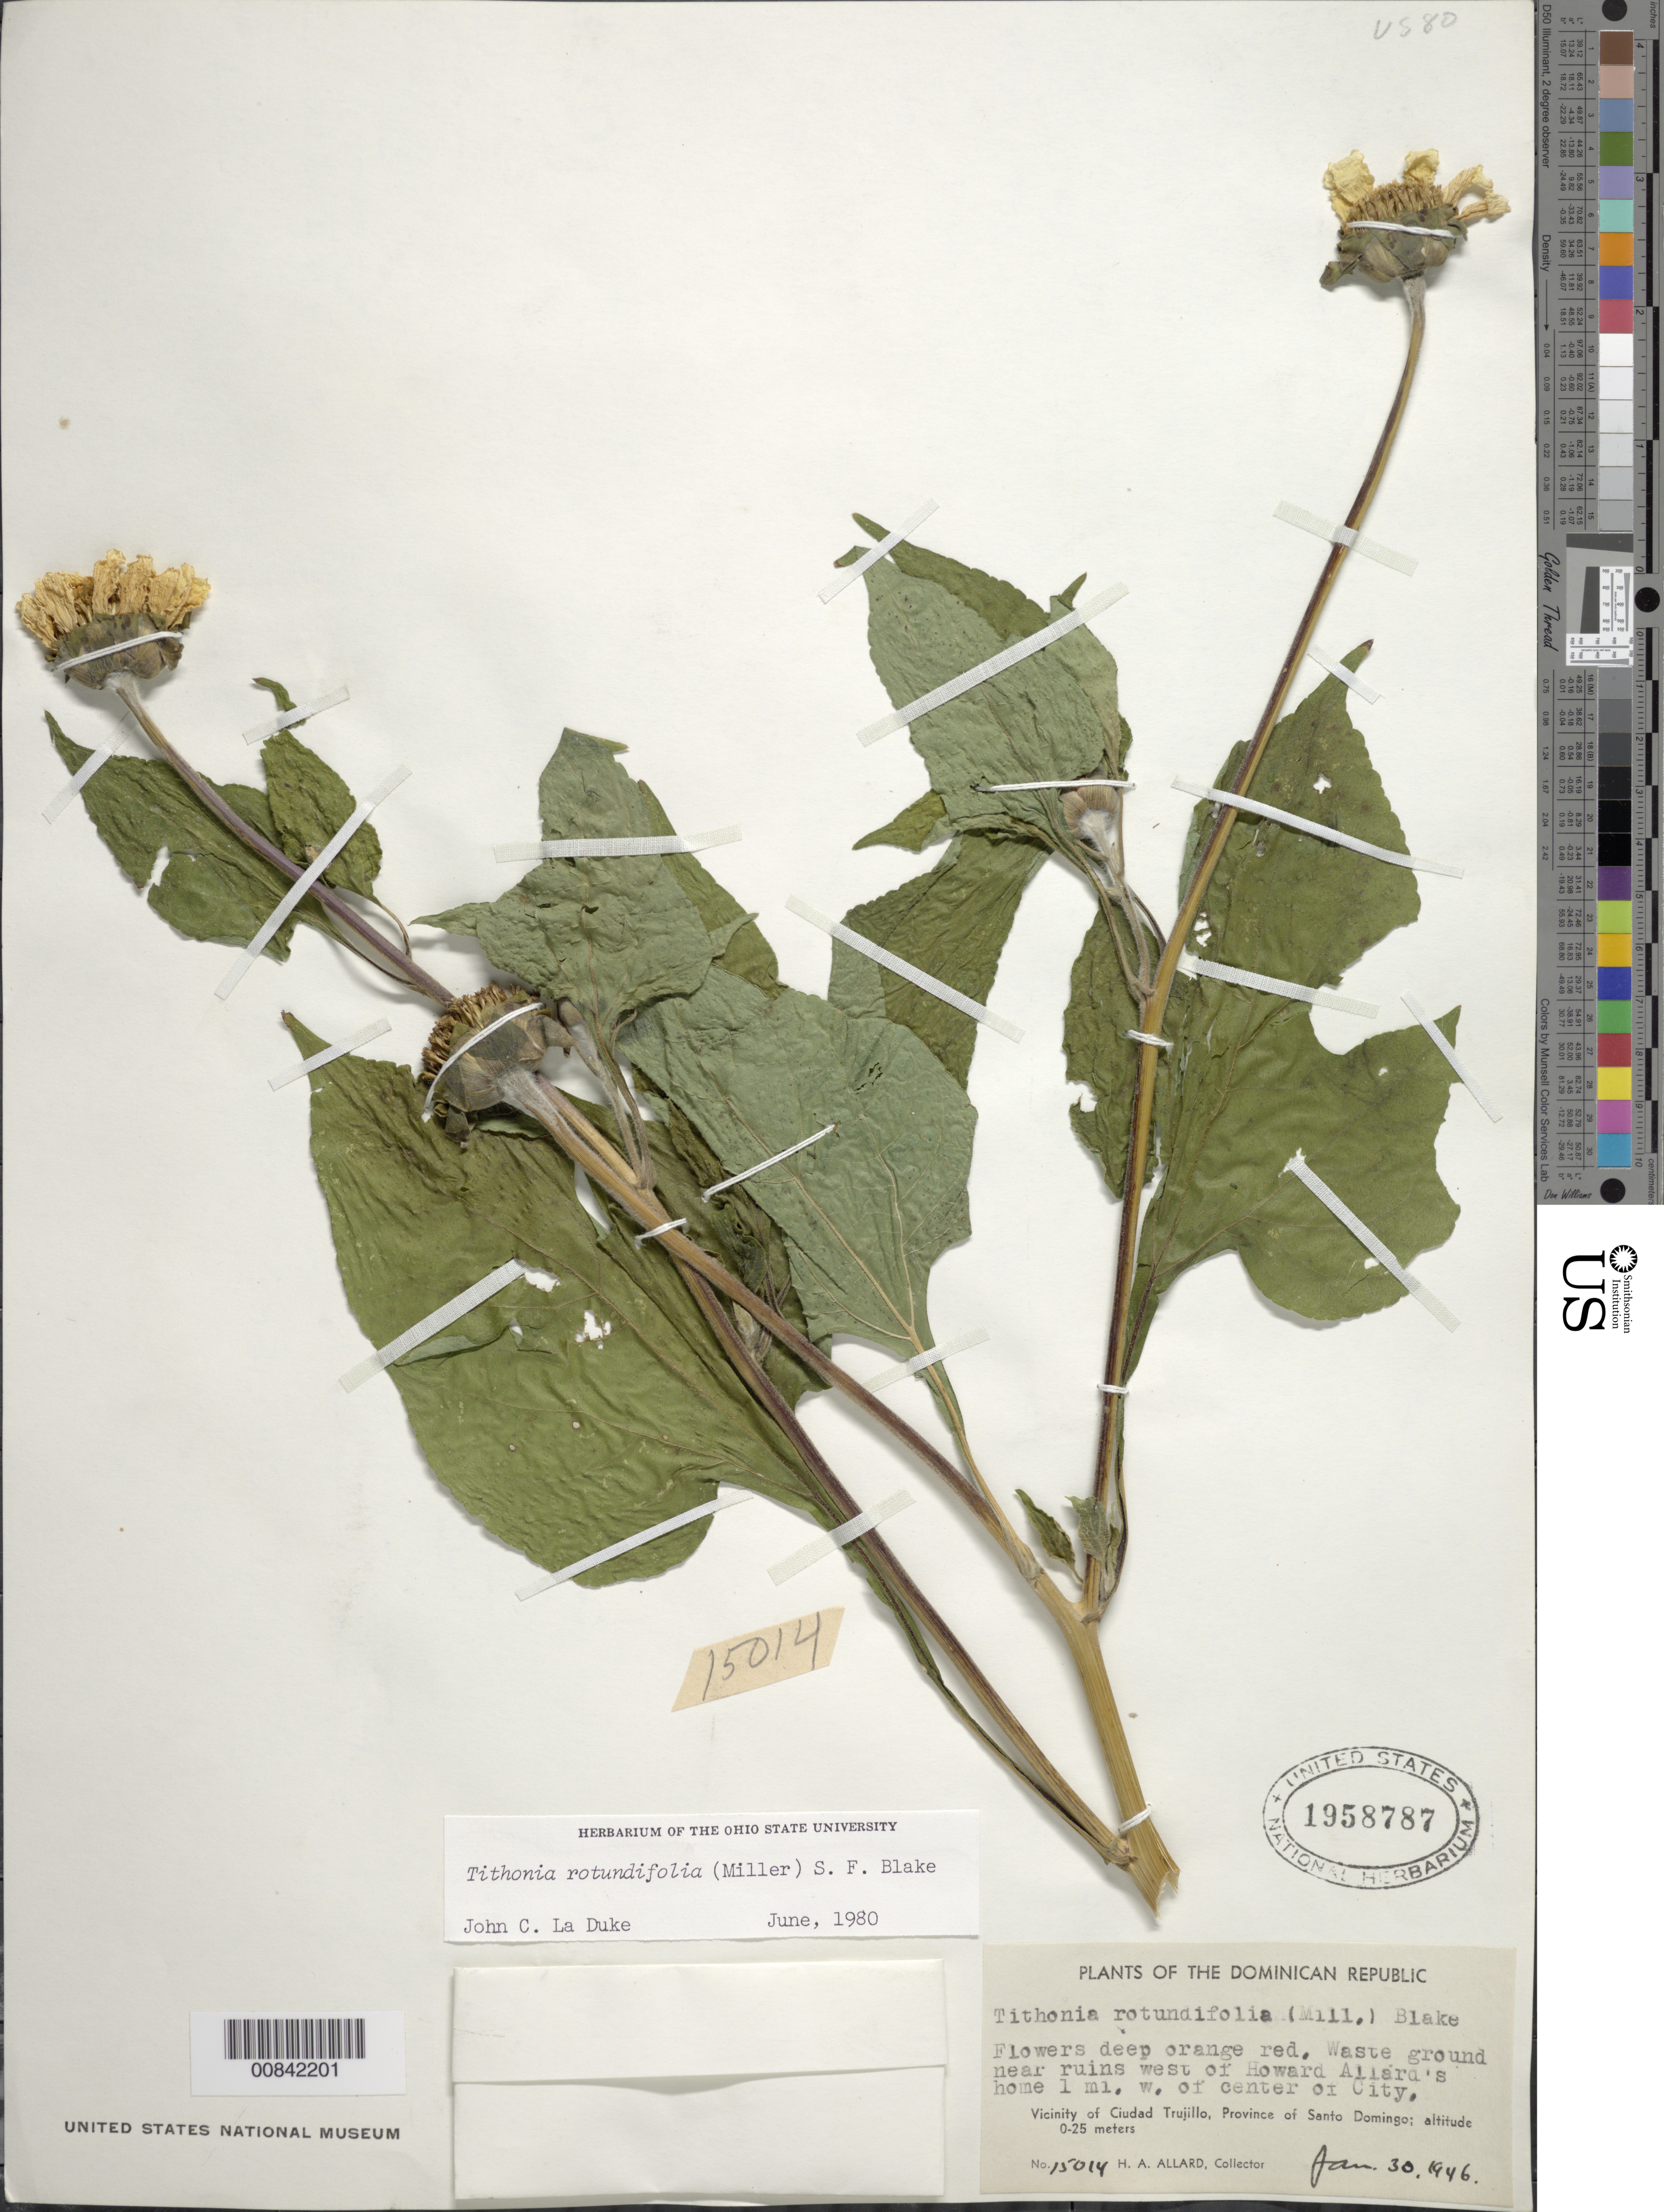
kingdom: Plantae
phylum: Tracheophyta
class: Magnoliopsida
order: Asterales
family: Asteraceae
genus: Tithonia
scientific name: Tithonia rotundifolia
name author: (Mill.) S.F. Blake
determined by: La Duke, J. C.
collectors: H. A. Allard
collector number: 15014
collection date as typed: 30 Jan 1946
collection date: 1946-01-30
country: Dominican Republic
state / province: Distrito Nacional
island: Hispaniola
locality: Vicinity of Santo Domingo City, near ruins W of Howard Allard's home, 1 mile W of center of city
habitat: Waste ground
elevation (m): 0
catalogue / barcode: US 1958787